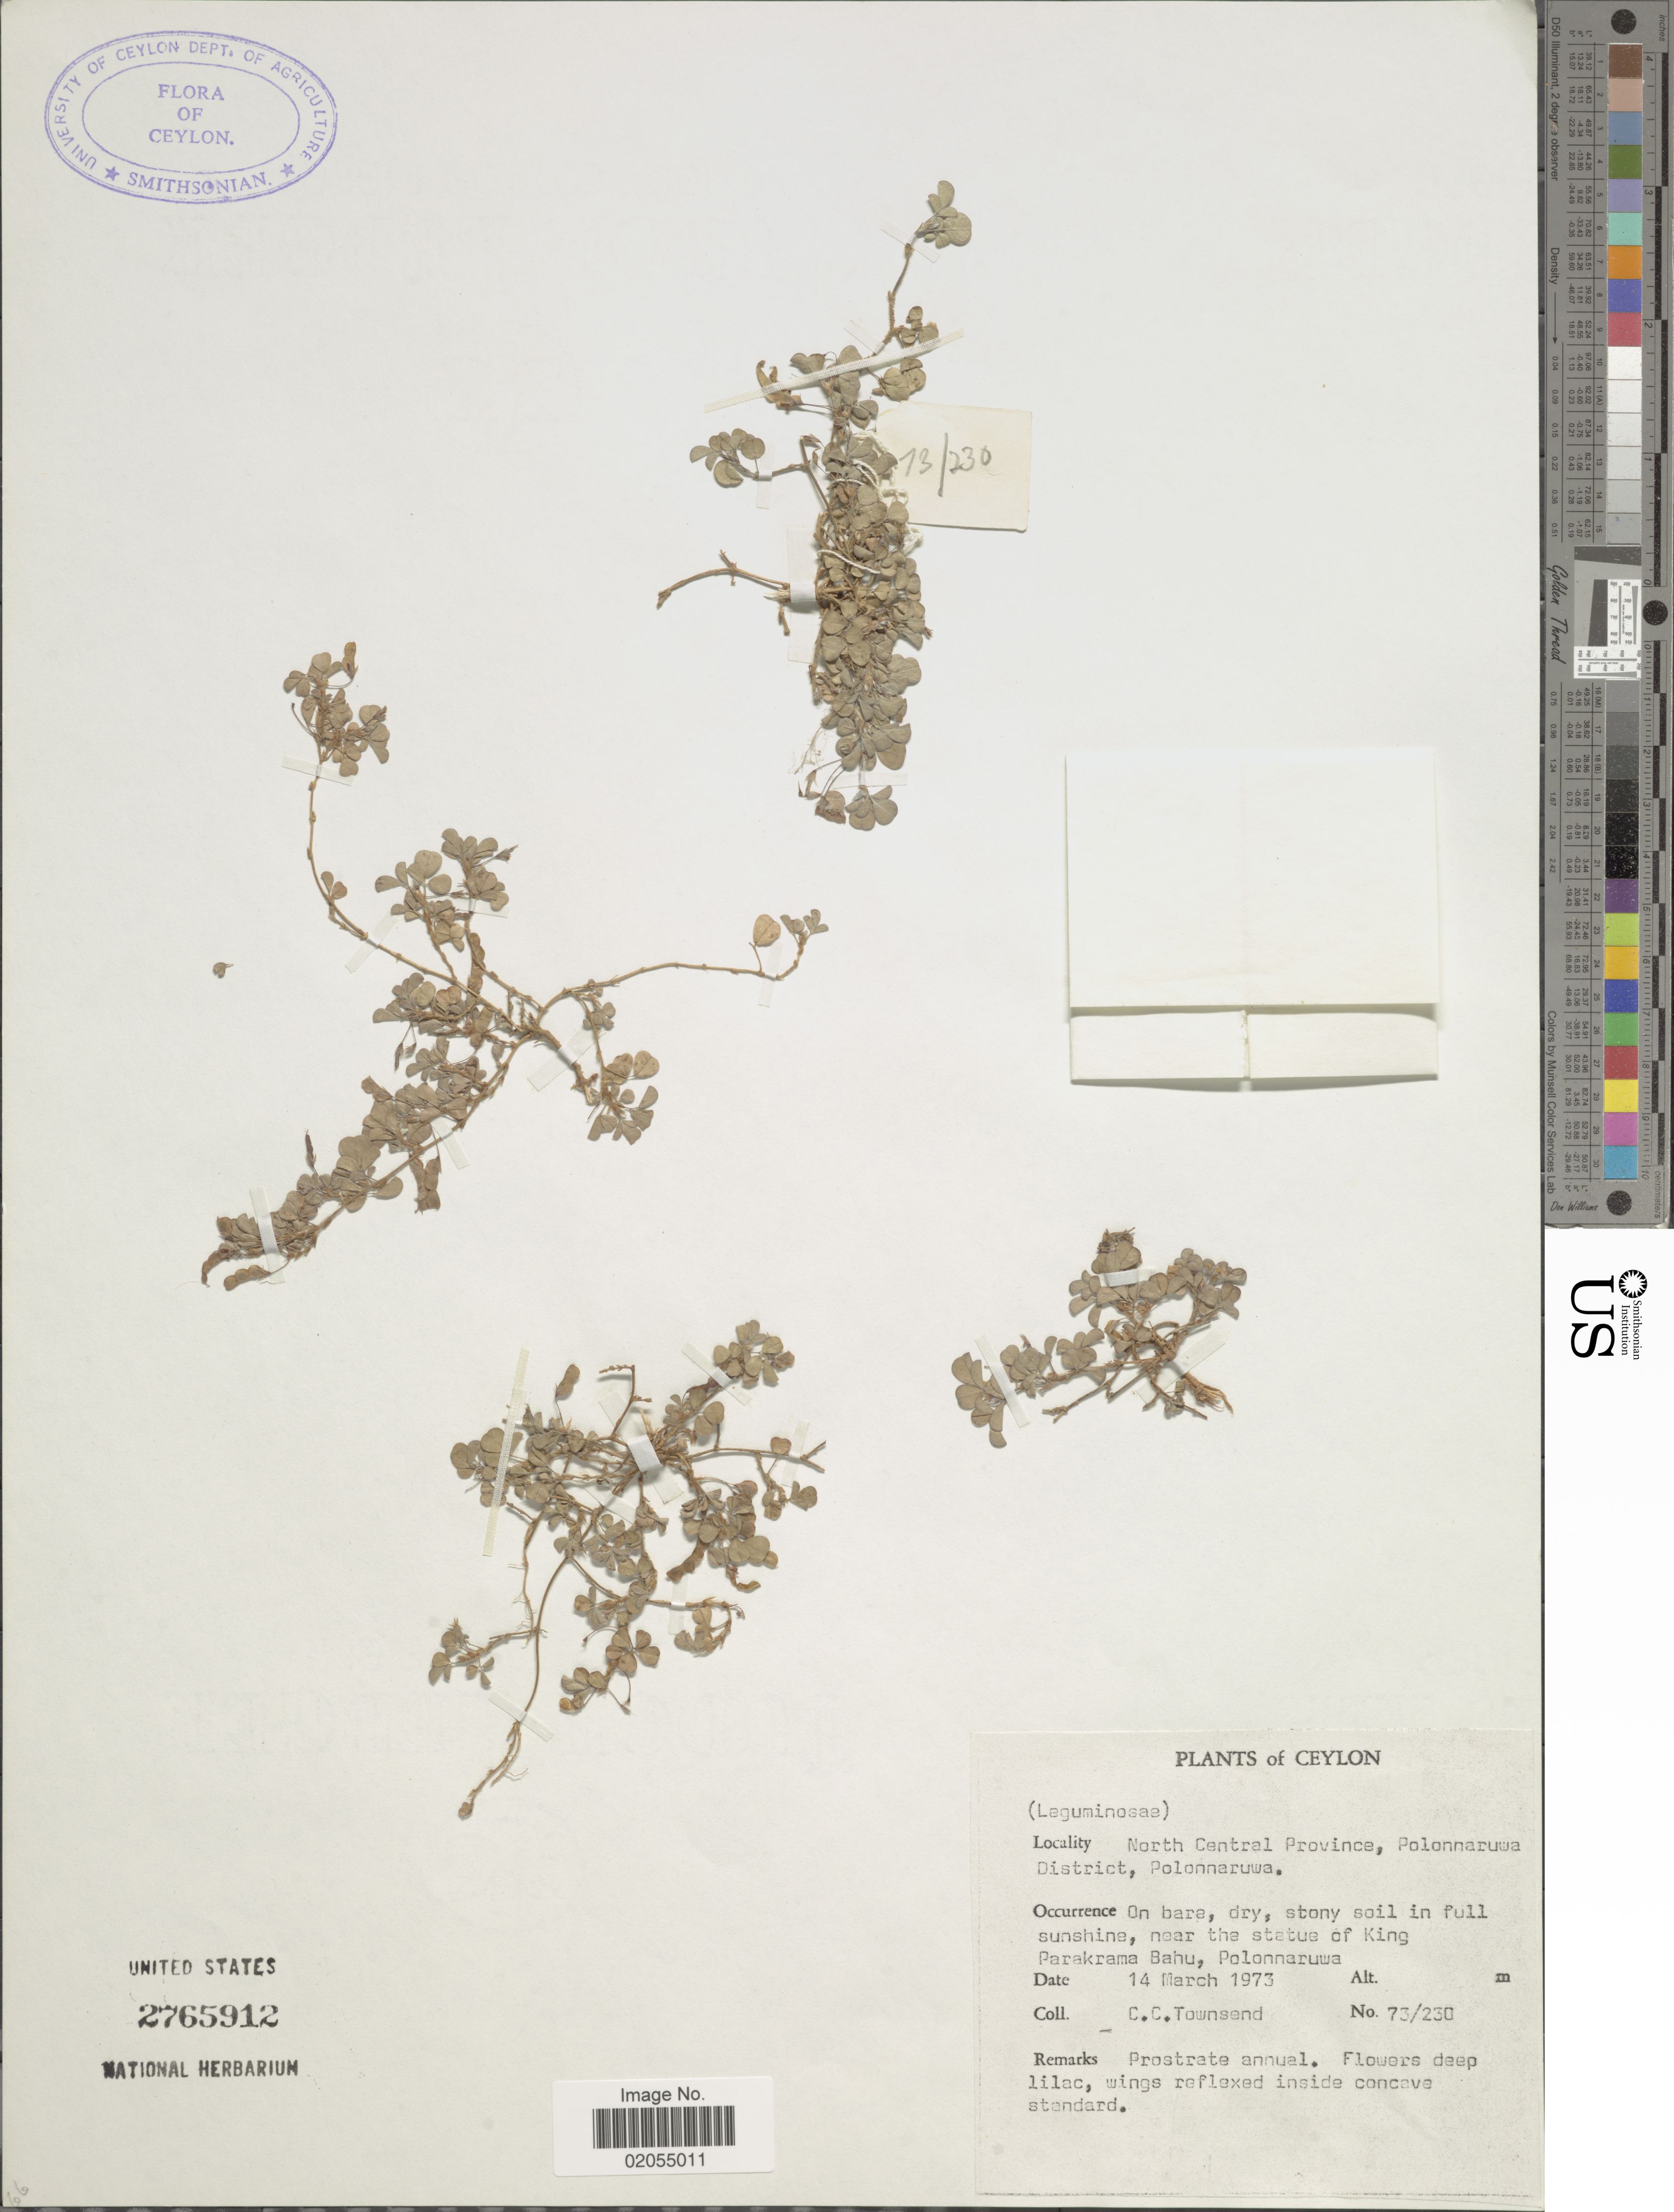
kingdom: Plantae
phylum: Tracheophyta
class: Magnoliopsida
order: Fabales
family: Fabaceae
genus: Grona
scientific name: Grona triflora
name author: (L.) H. Ohashi & K. Ohashi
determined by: Strong, Mark T., (BOT), Smithsonian Institution - National Museum of Natural History (UNITED STATES)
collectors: C. C. Townsend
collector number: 73/230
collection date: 1973-03-14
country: Sri Lanka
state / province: North Central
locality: Ceylon. North Central Province, Polonnaruwa District, Polonnaruwa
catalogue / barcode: US 2765912